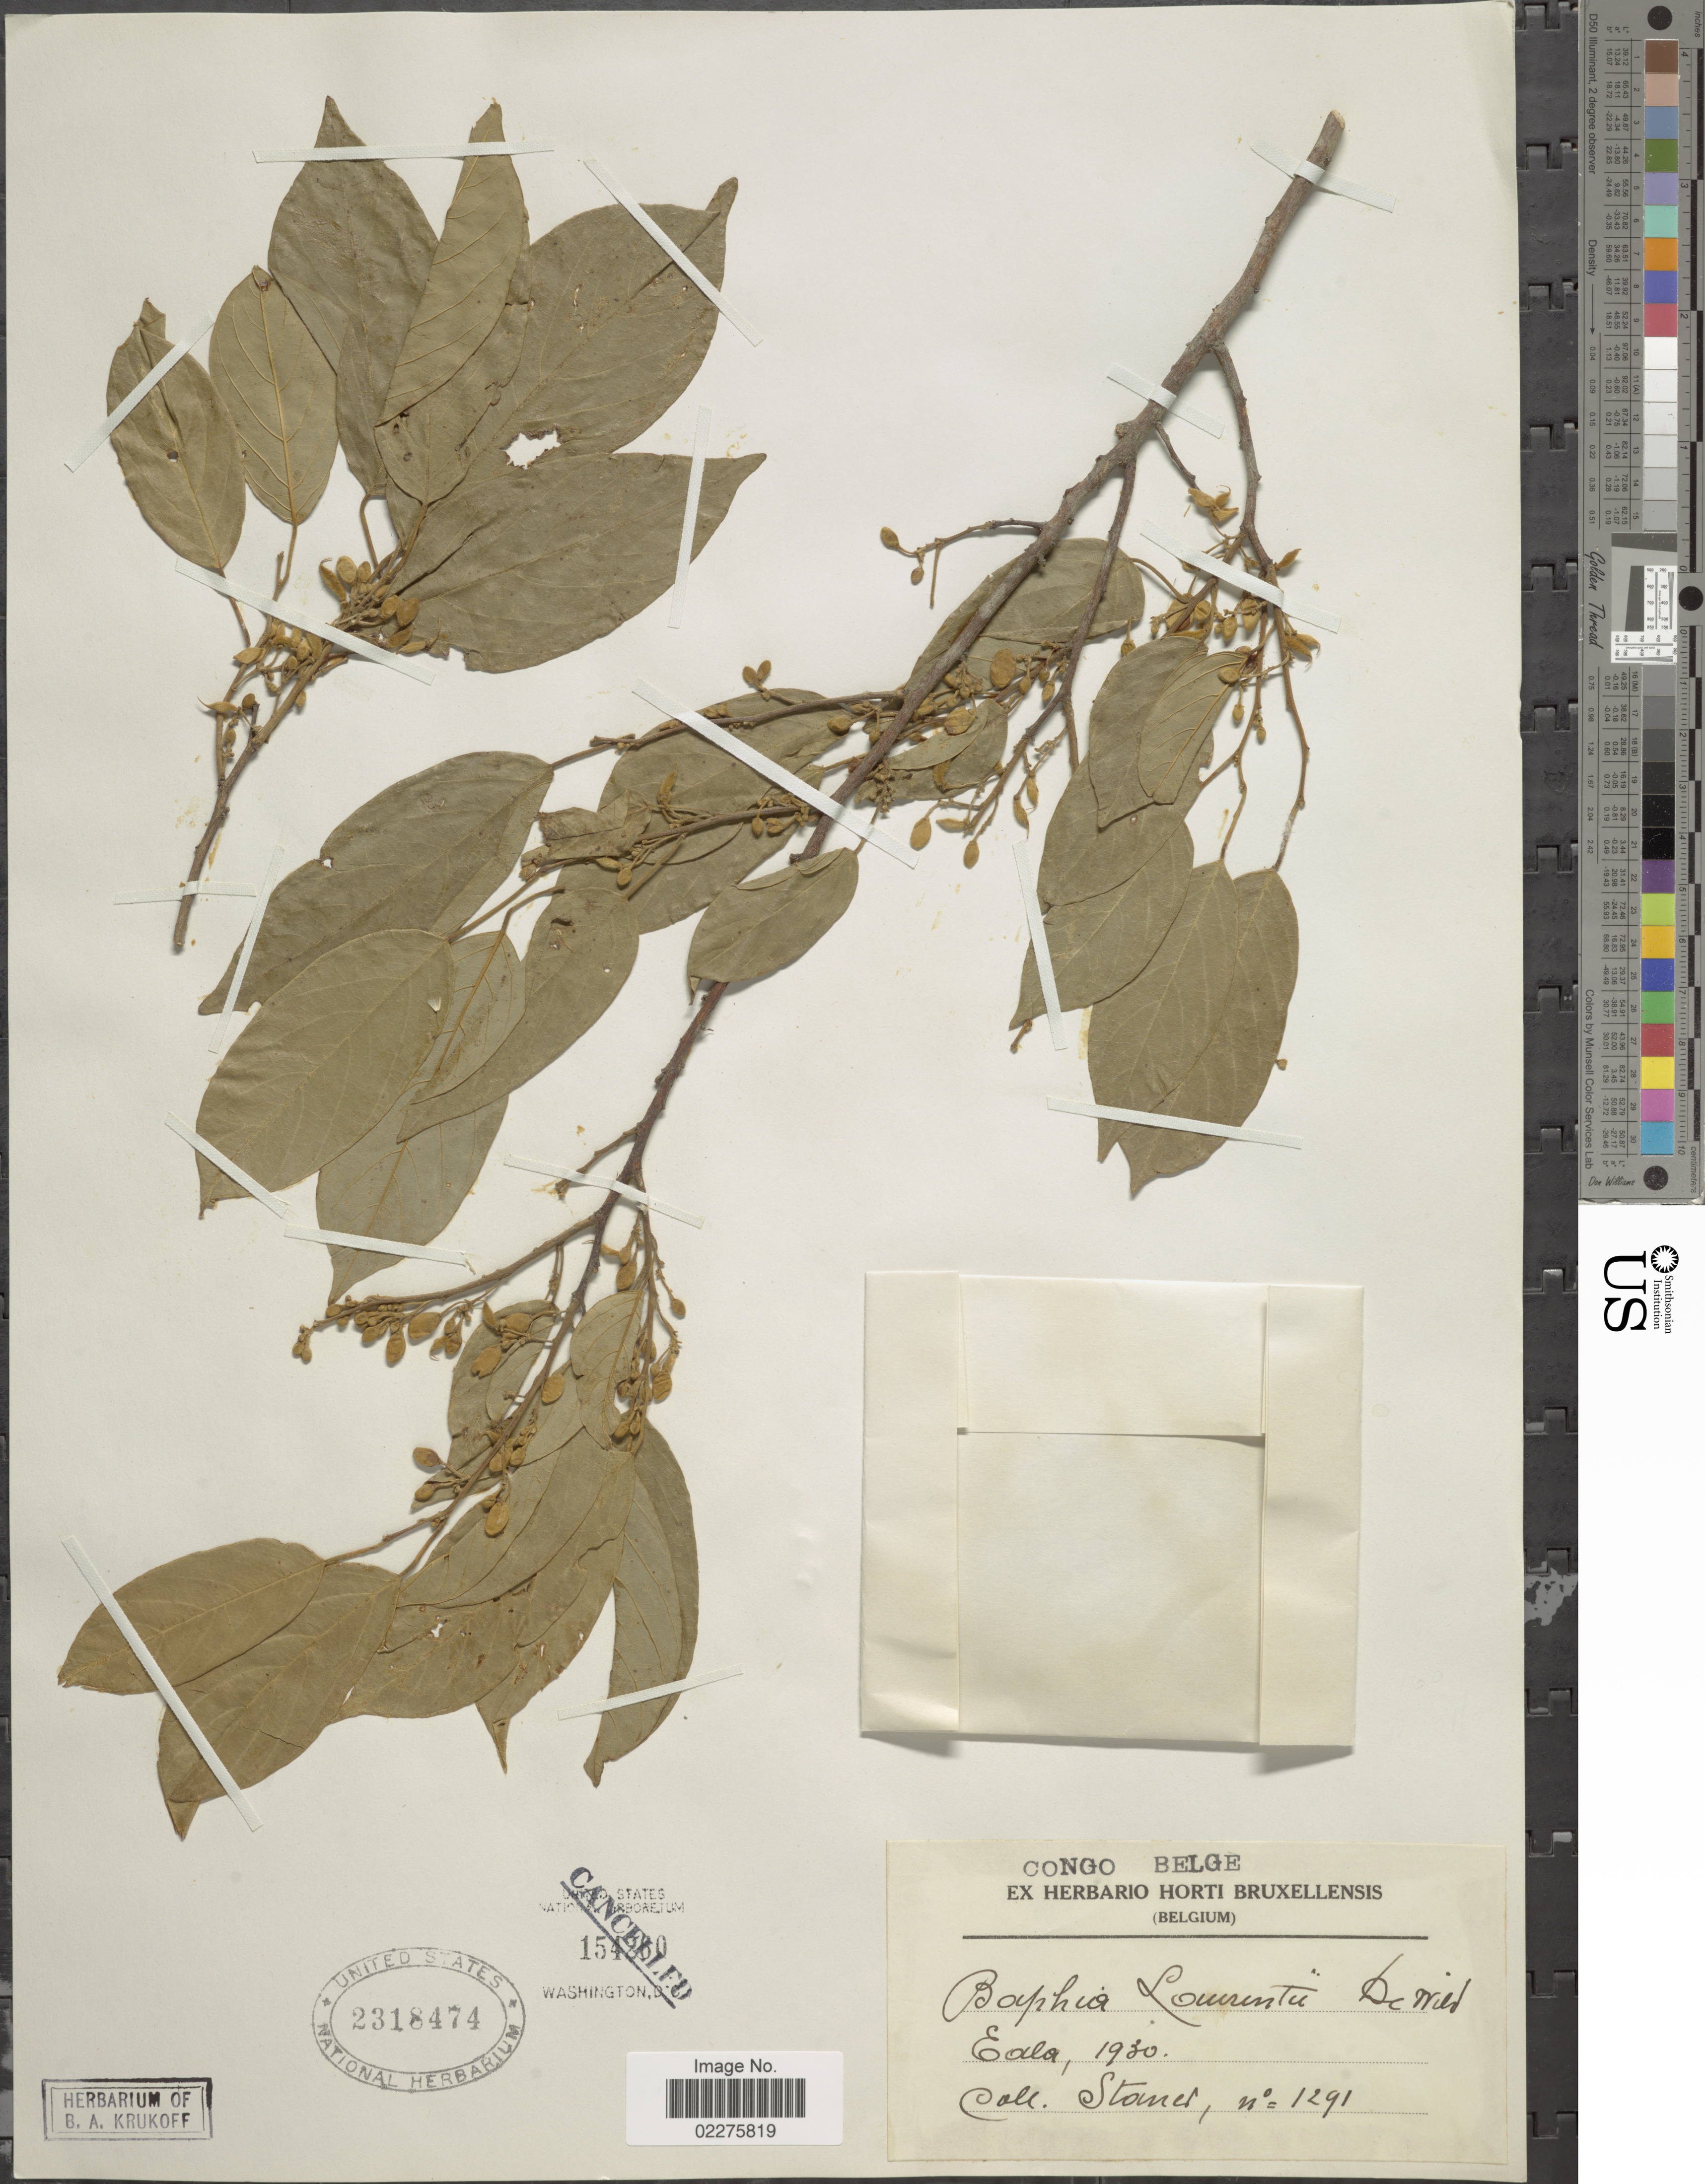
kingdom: Plantae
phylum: Tracheophyta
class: Magnoliopsida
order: Fabales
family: Fabaceae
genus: Baphia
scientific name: Baphia laurentii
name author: De Wild.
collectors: -. Staner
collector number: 1291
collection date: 1930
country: Congo, Democratic Republic of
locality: Eala, Congo Belge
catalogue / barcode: US 2318474